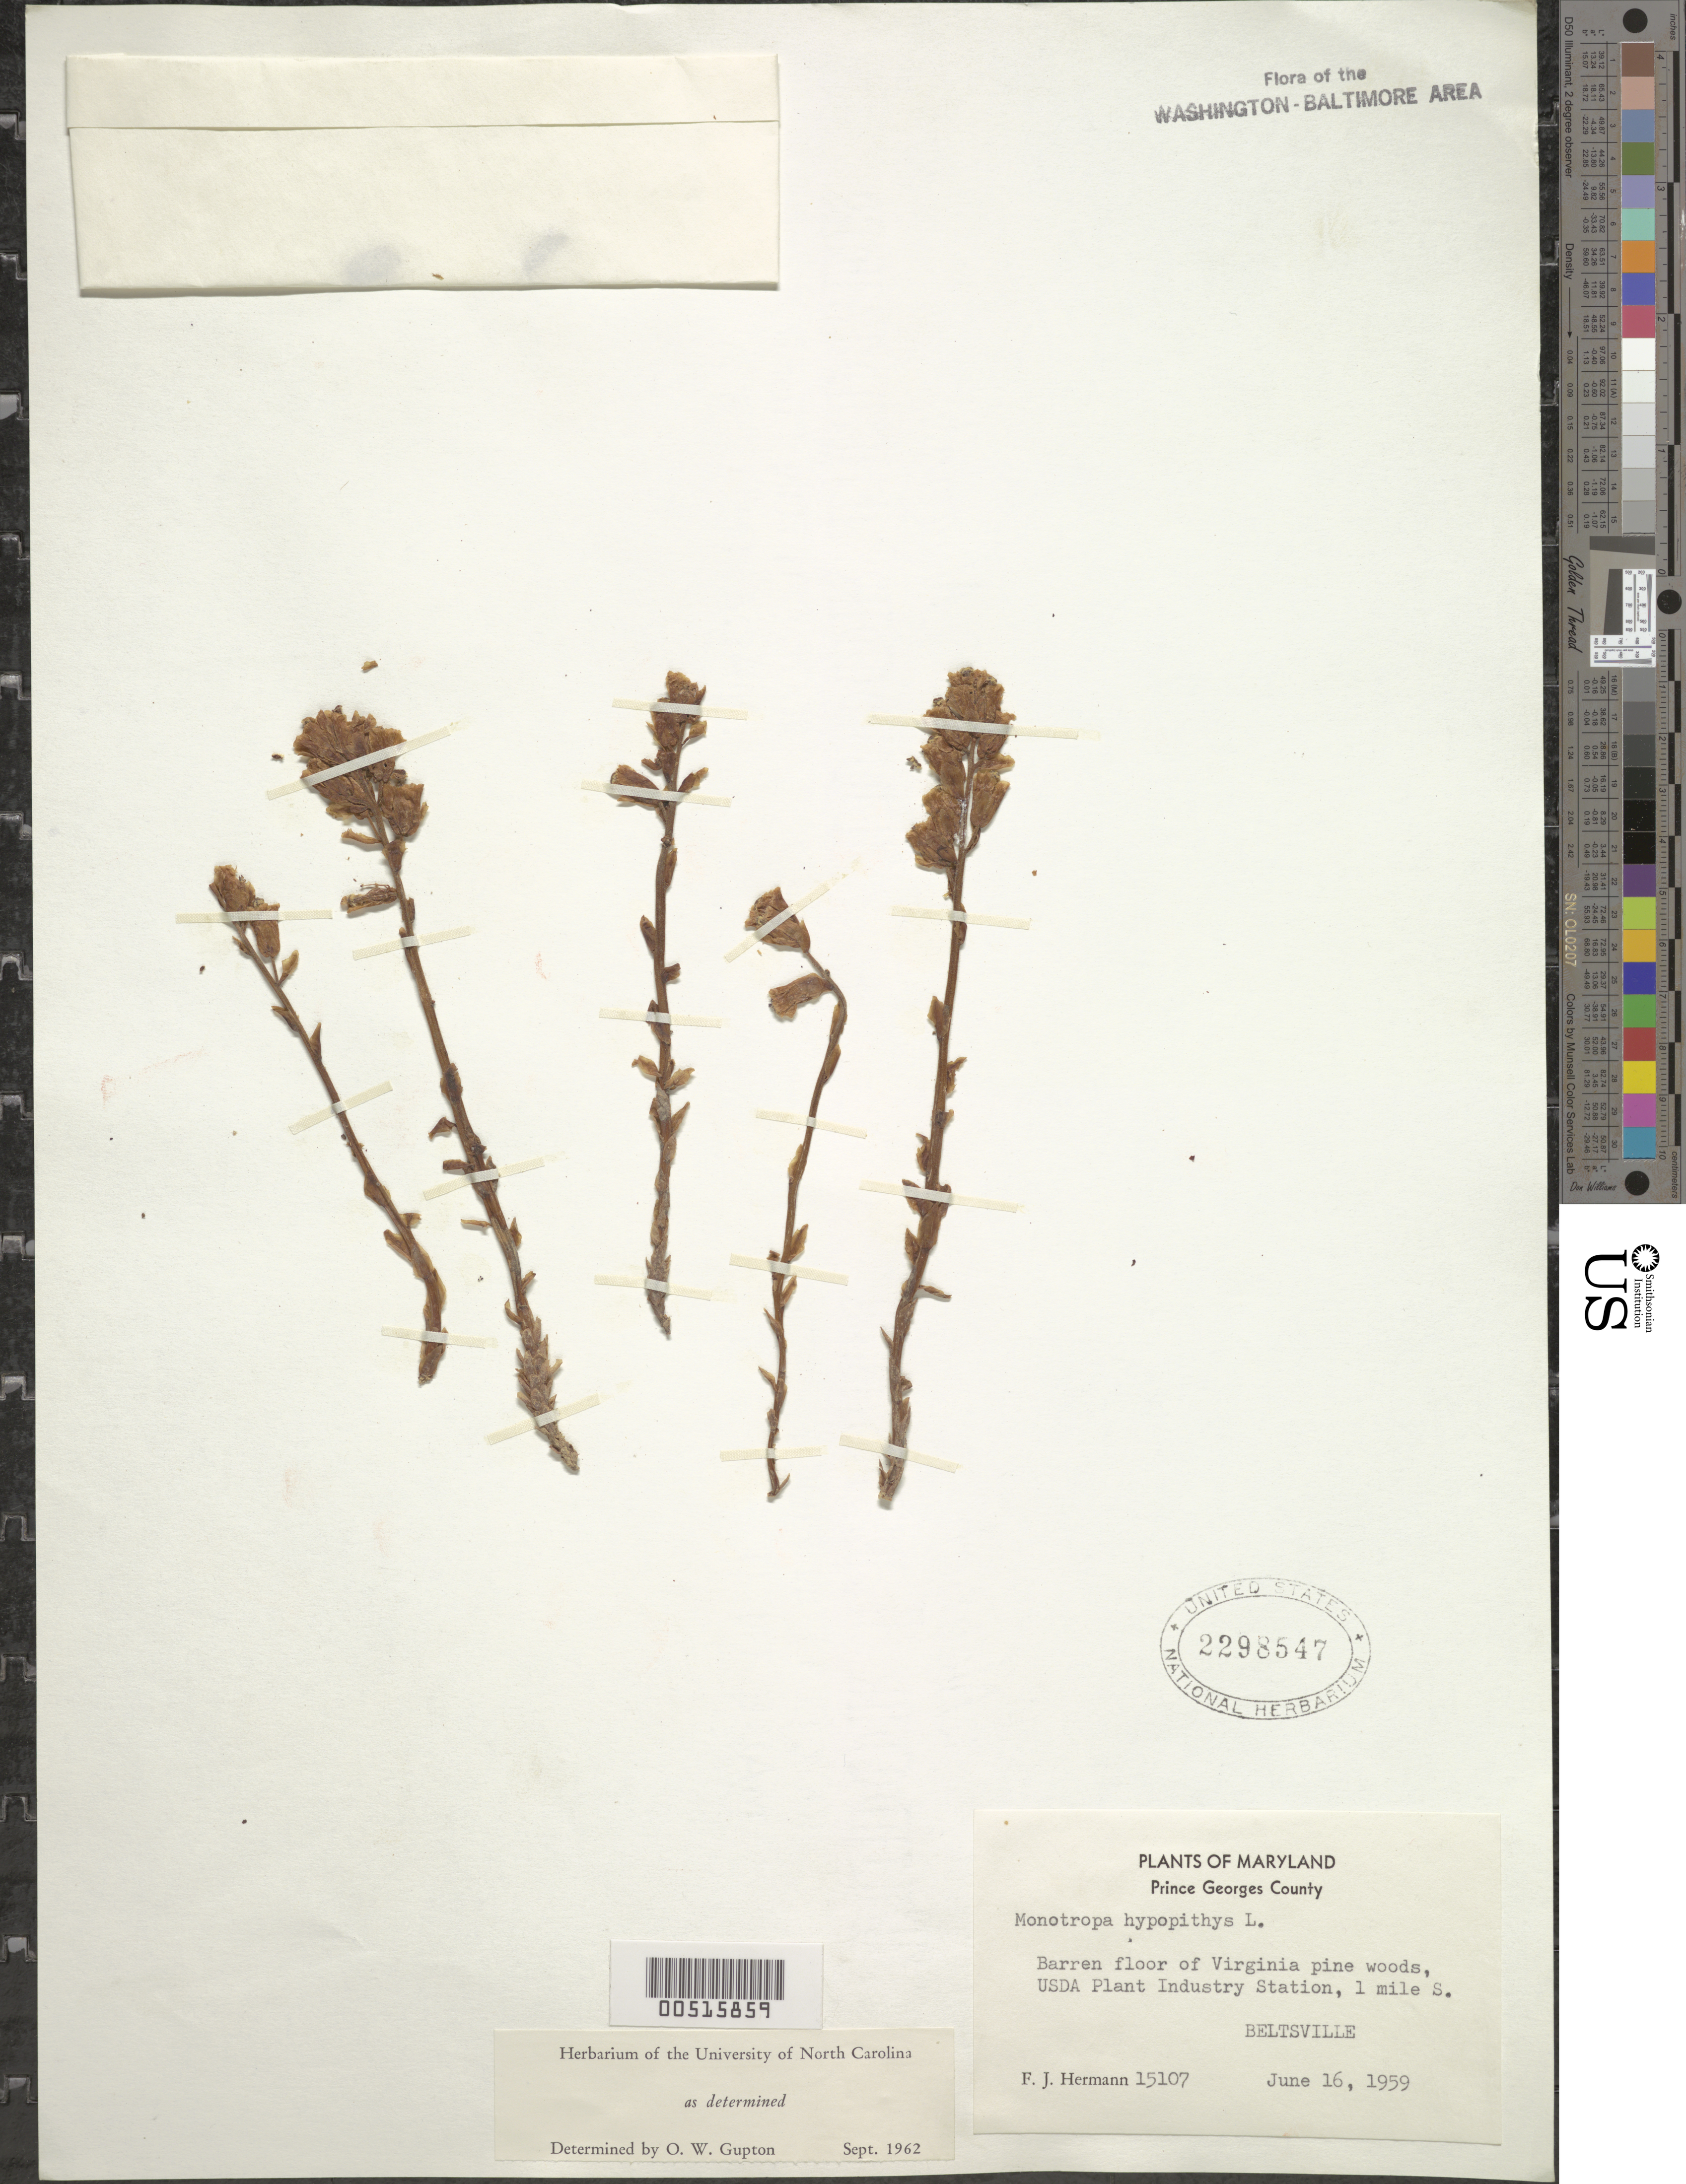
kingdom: Plantae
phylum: Tracheophyta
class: Magnoliopsida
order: Ericales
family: Ericaceae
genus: Hypopitys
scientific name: Hypopitys monotropa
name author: Crantz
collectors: F. J. Hermann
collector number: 15107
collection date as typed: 16 Jun 1959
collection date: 1959-06-16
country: United States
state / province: Maryland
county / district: Prince George's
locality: Beltsville, 1 mi. S, USDA Plant Industry Station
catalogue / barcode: US 2298547